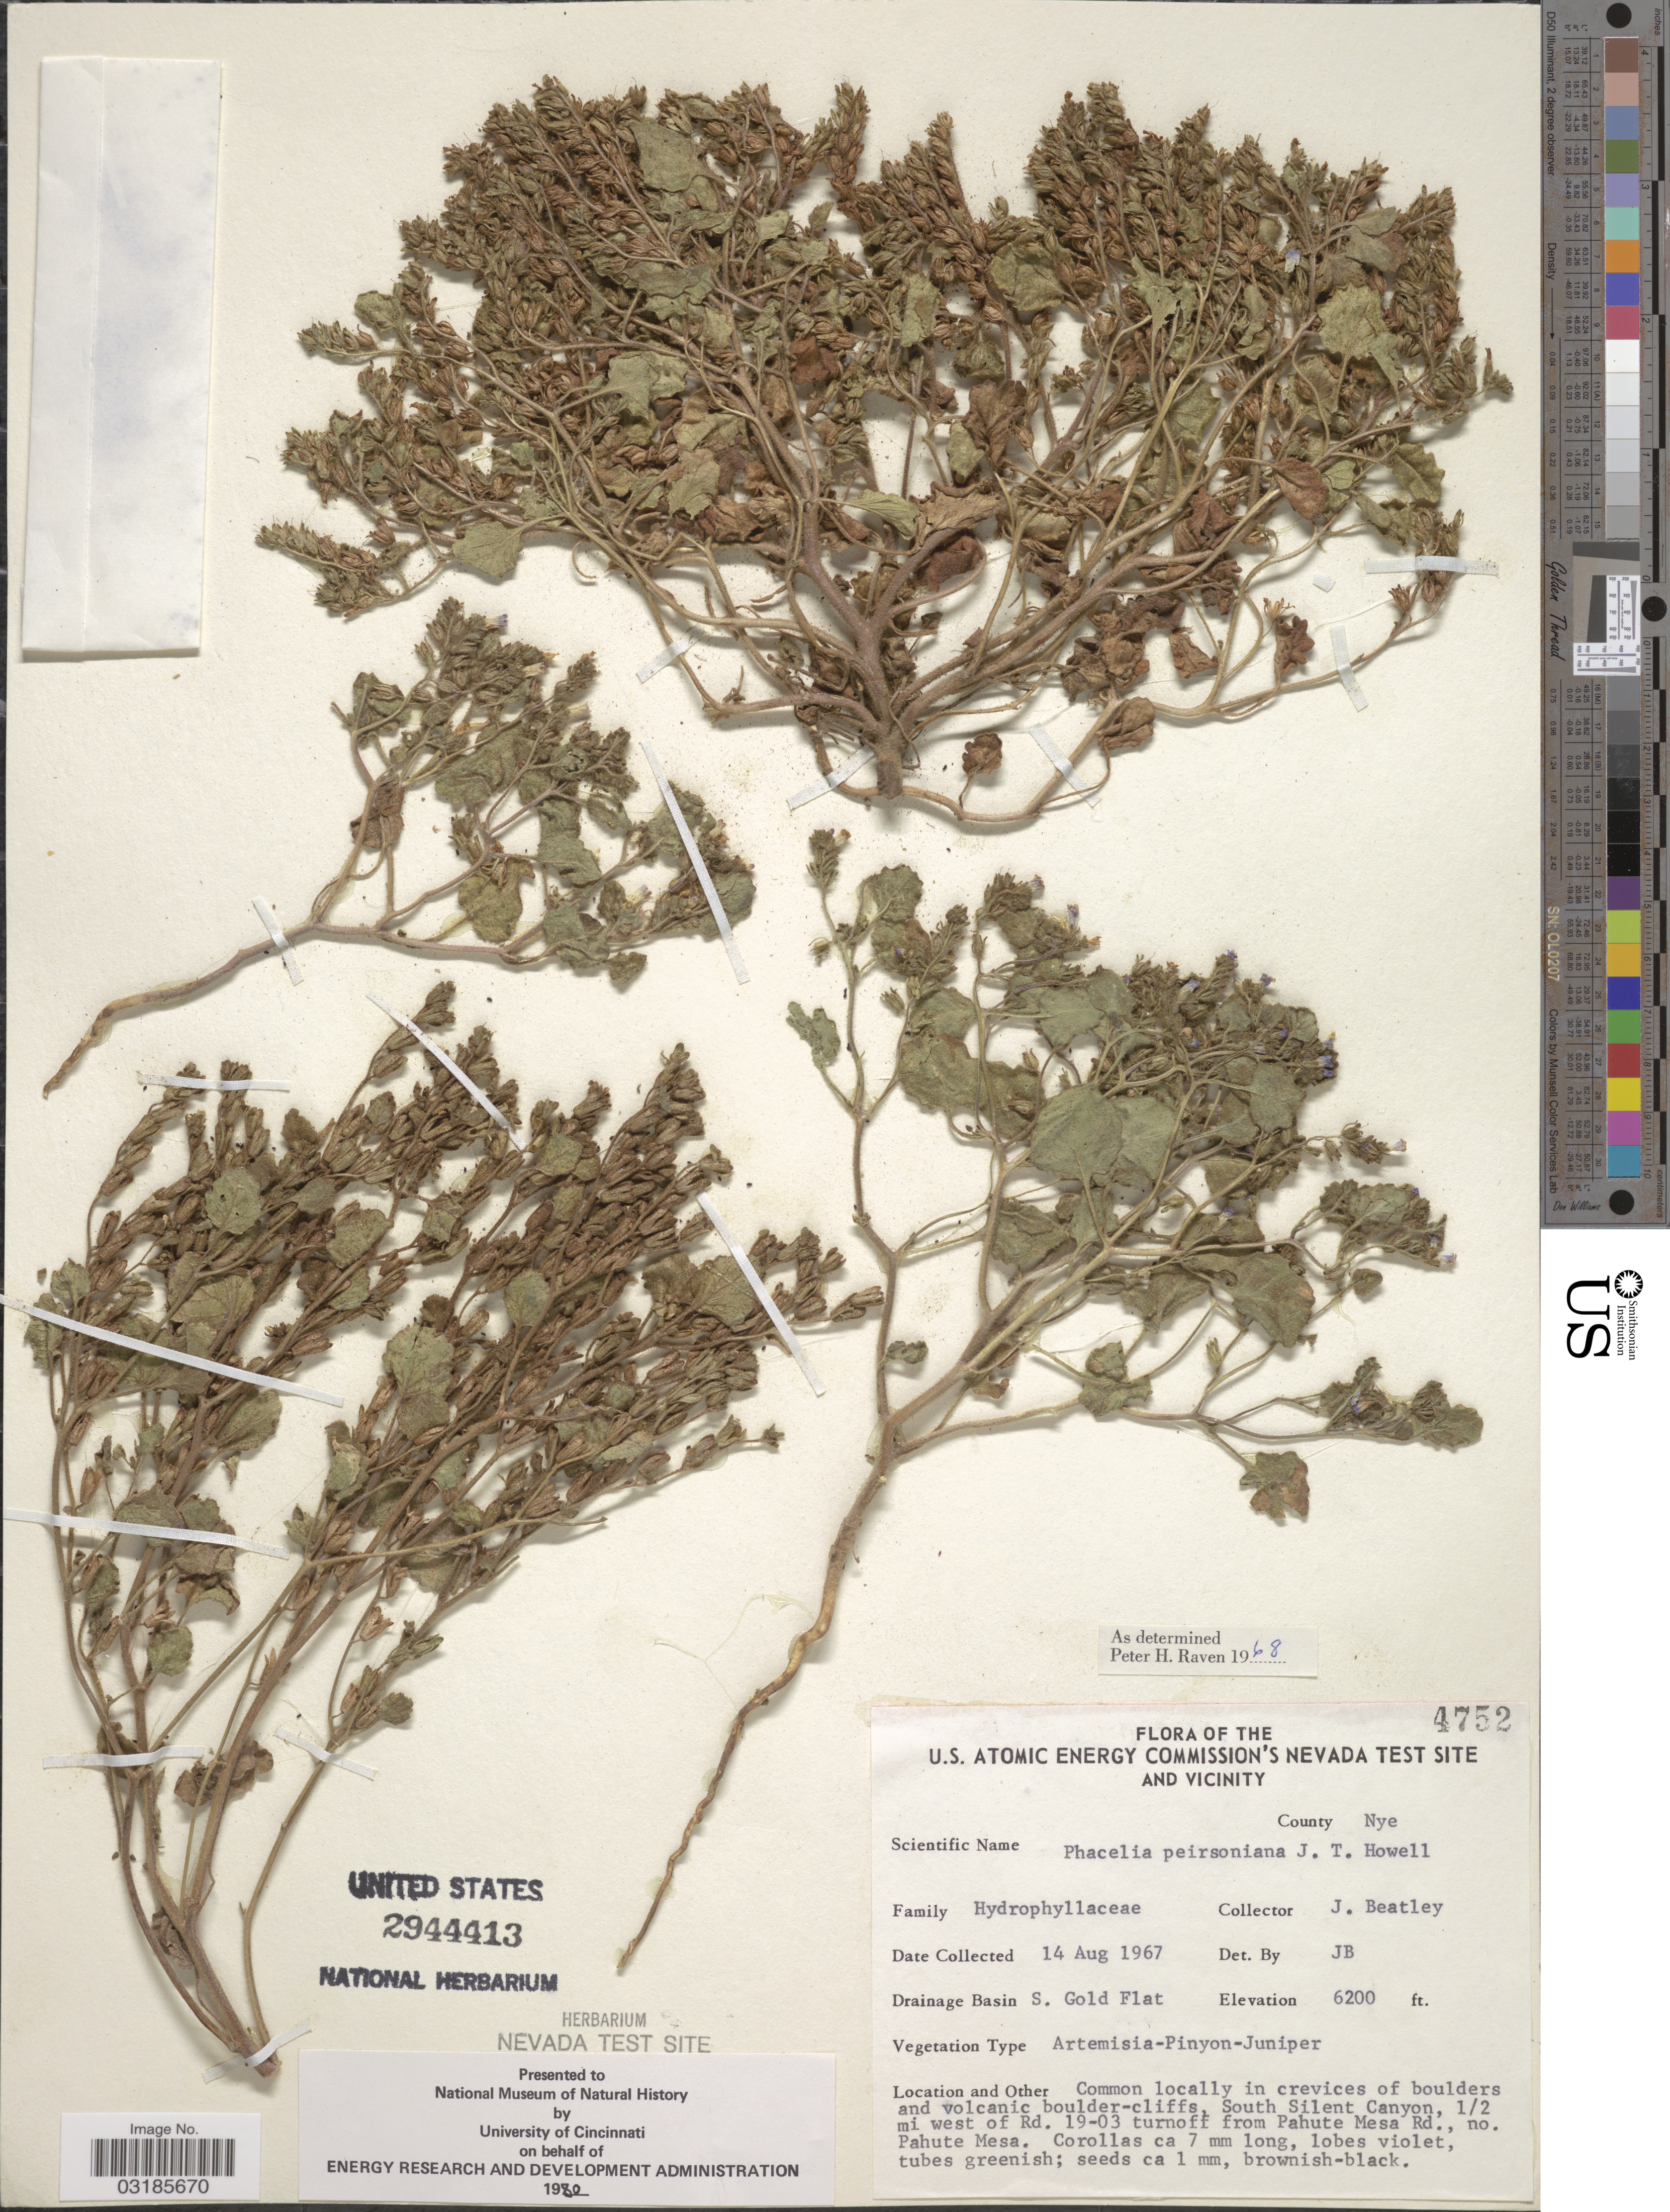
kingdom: Plantae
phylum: Tracheophyta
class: Magnoliopsida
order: Boraginales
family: Hydrophyllaceae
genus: Phacelia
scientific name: Phacelia peirsoniana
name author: J.T. Howell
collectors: J. C. Beatley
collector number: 4752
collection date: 1967-08-14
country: United States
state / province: Nevada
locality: U.S. Atomic Energy Commission's Nevada Test Site and Vicinity, County Nye, Drainage Basin S. Gold Flat, Common localy in crevices of boulders and volcanic boulders-cliffs, South Silent Canyon, ½ mi west of Rd. 19-03 turnoff from Pahute Mesa Rd., no. Pahute Mesa.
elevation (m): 1890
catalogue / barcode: US 2944413